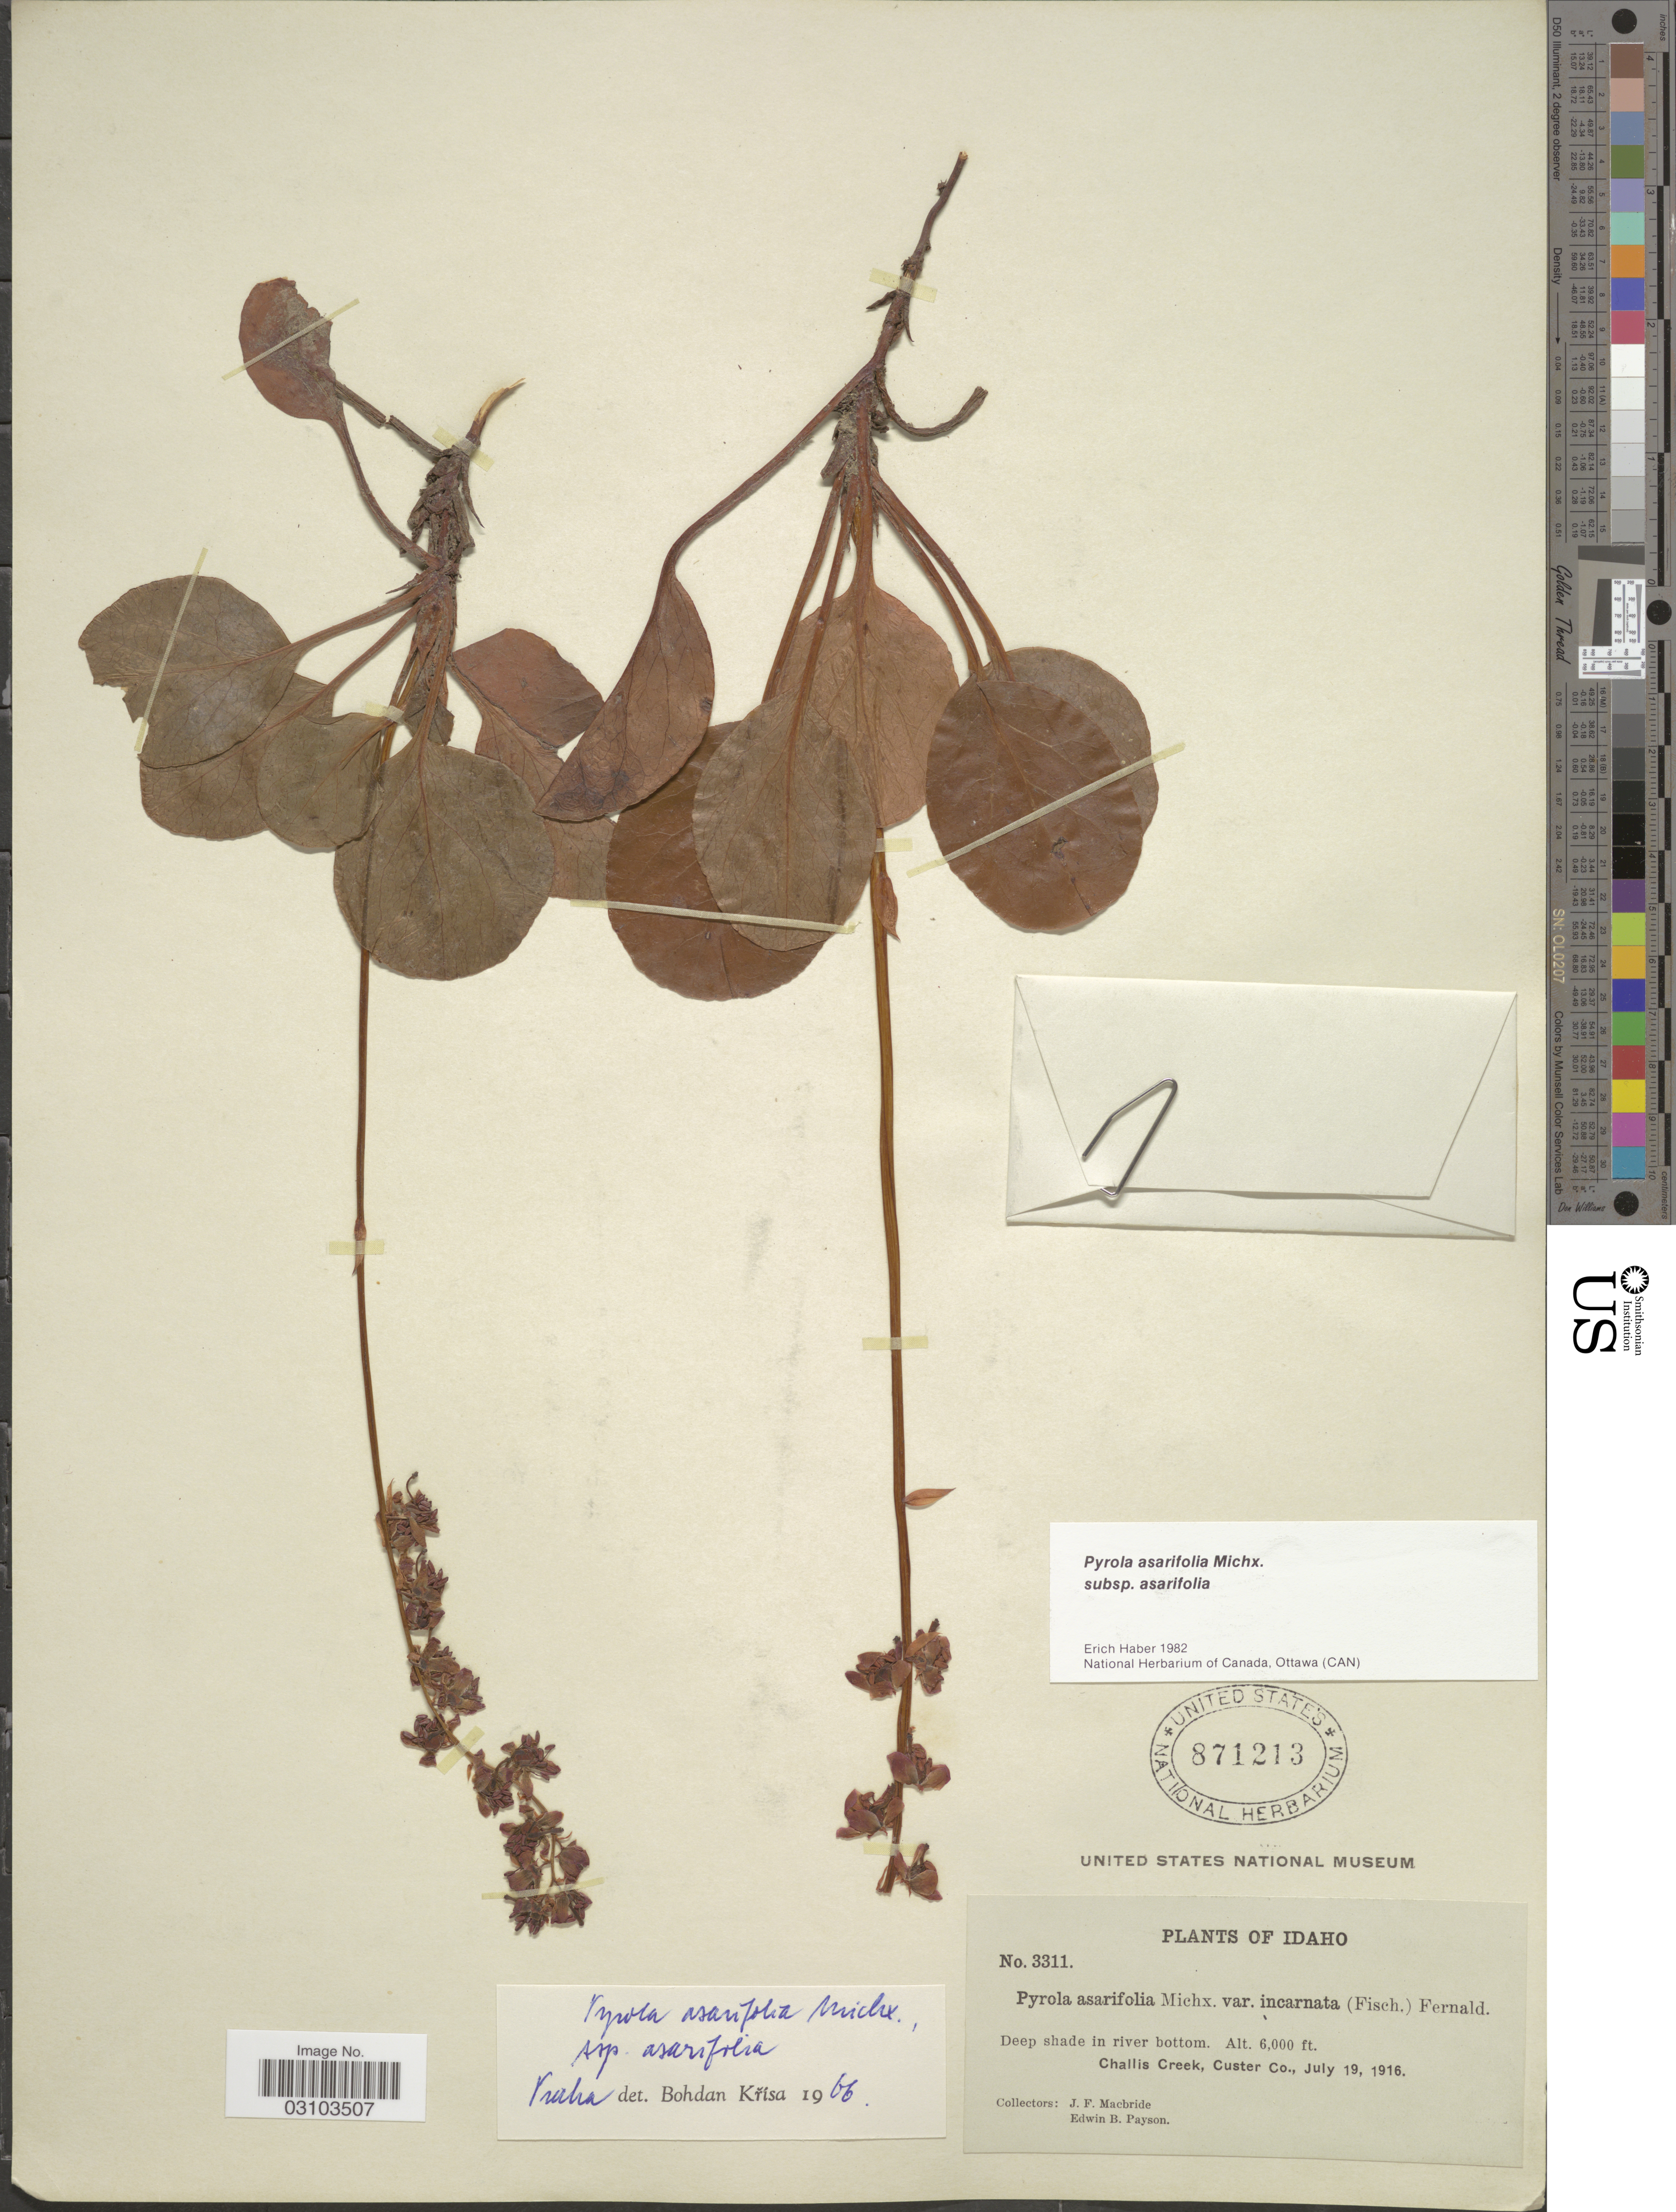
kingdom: Plantae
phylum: Tracheophyta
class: Magnoliopsida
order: Ericales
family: Ericaceae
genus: Pyrola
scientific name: Pyrola asarifolia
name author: Michx.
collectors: J. F. Macbride & E. B. Payson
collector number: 3311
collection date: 1916-07-19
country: United States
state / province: Idaho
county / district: Custer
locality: Deep shade in river bottom. Challis Creek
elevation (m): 1829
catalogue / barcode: US 871213